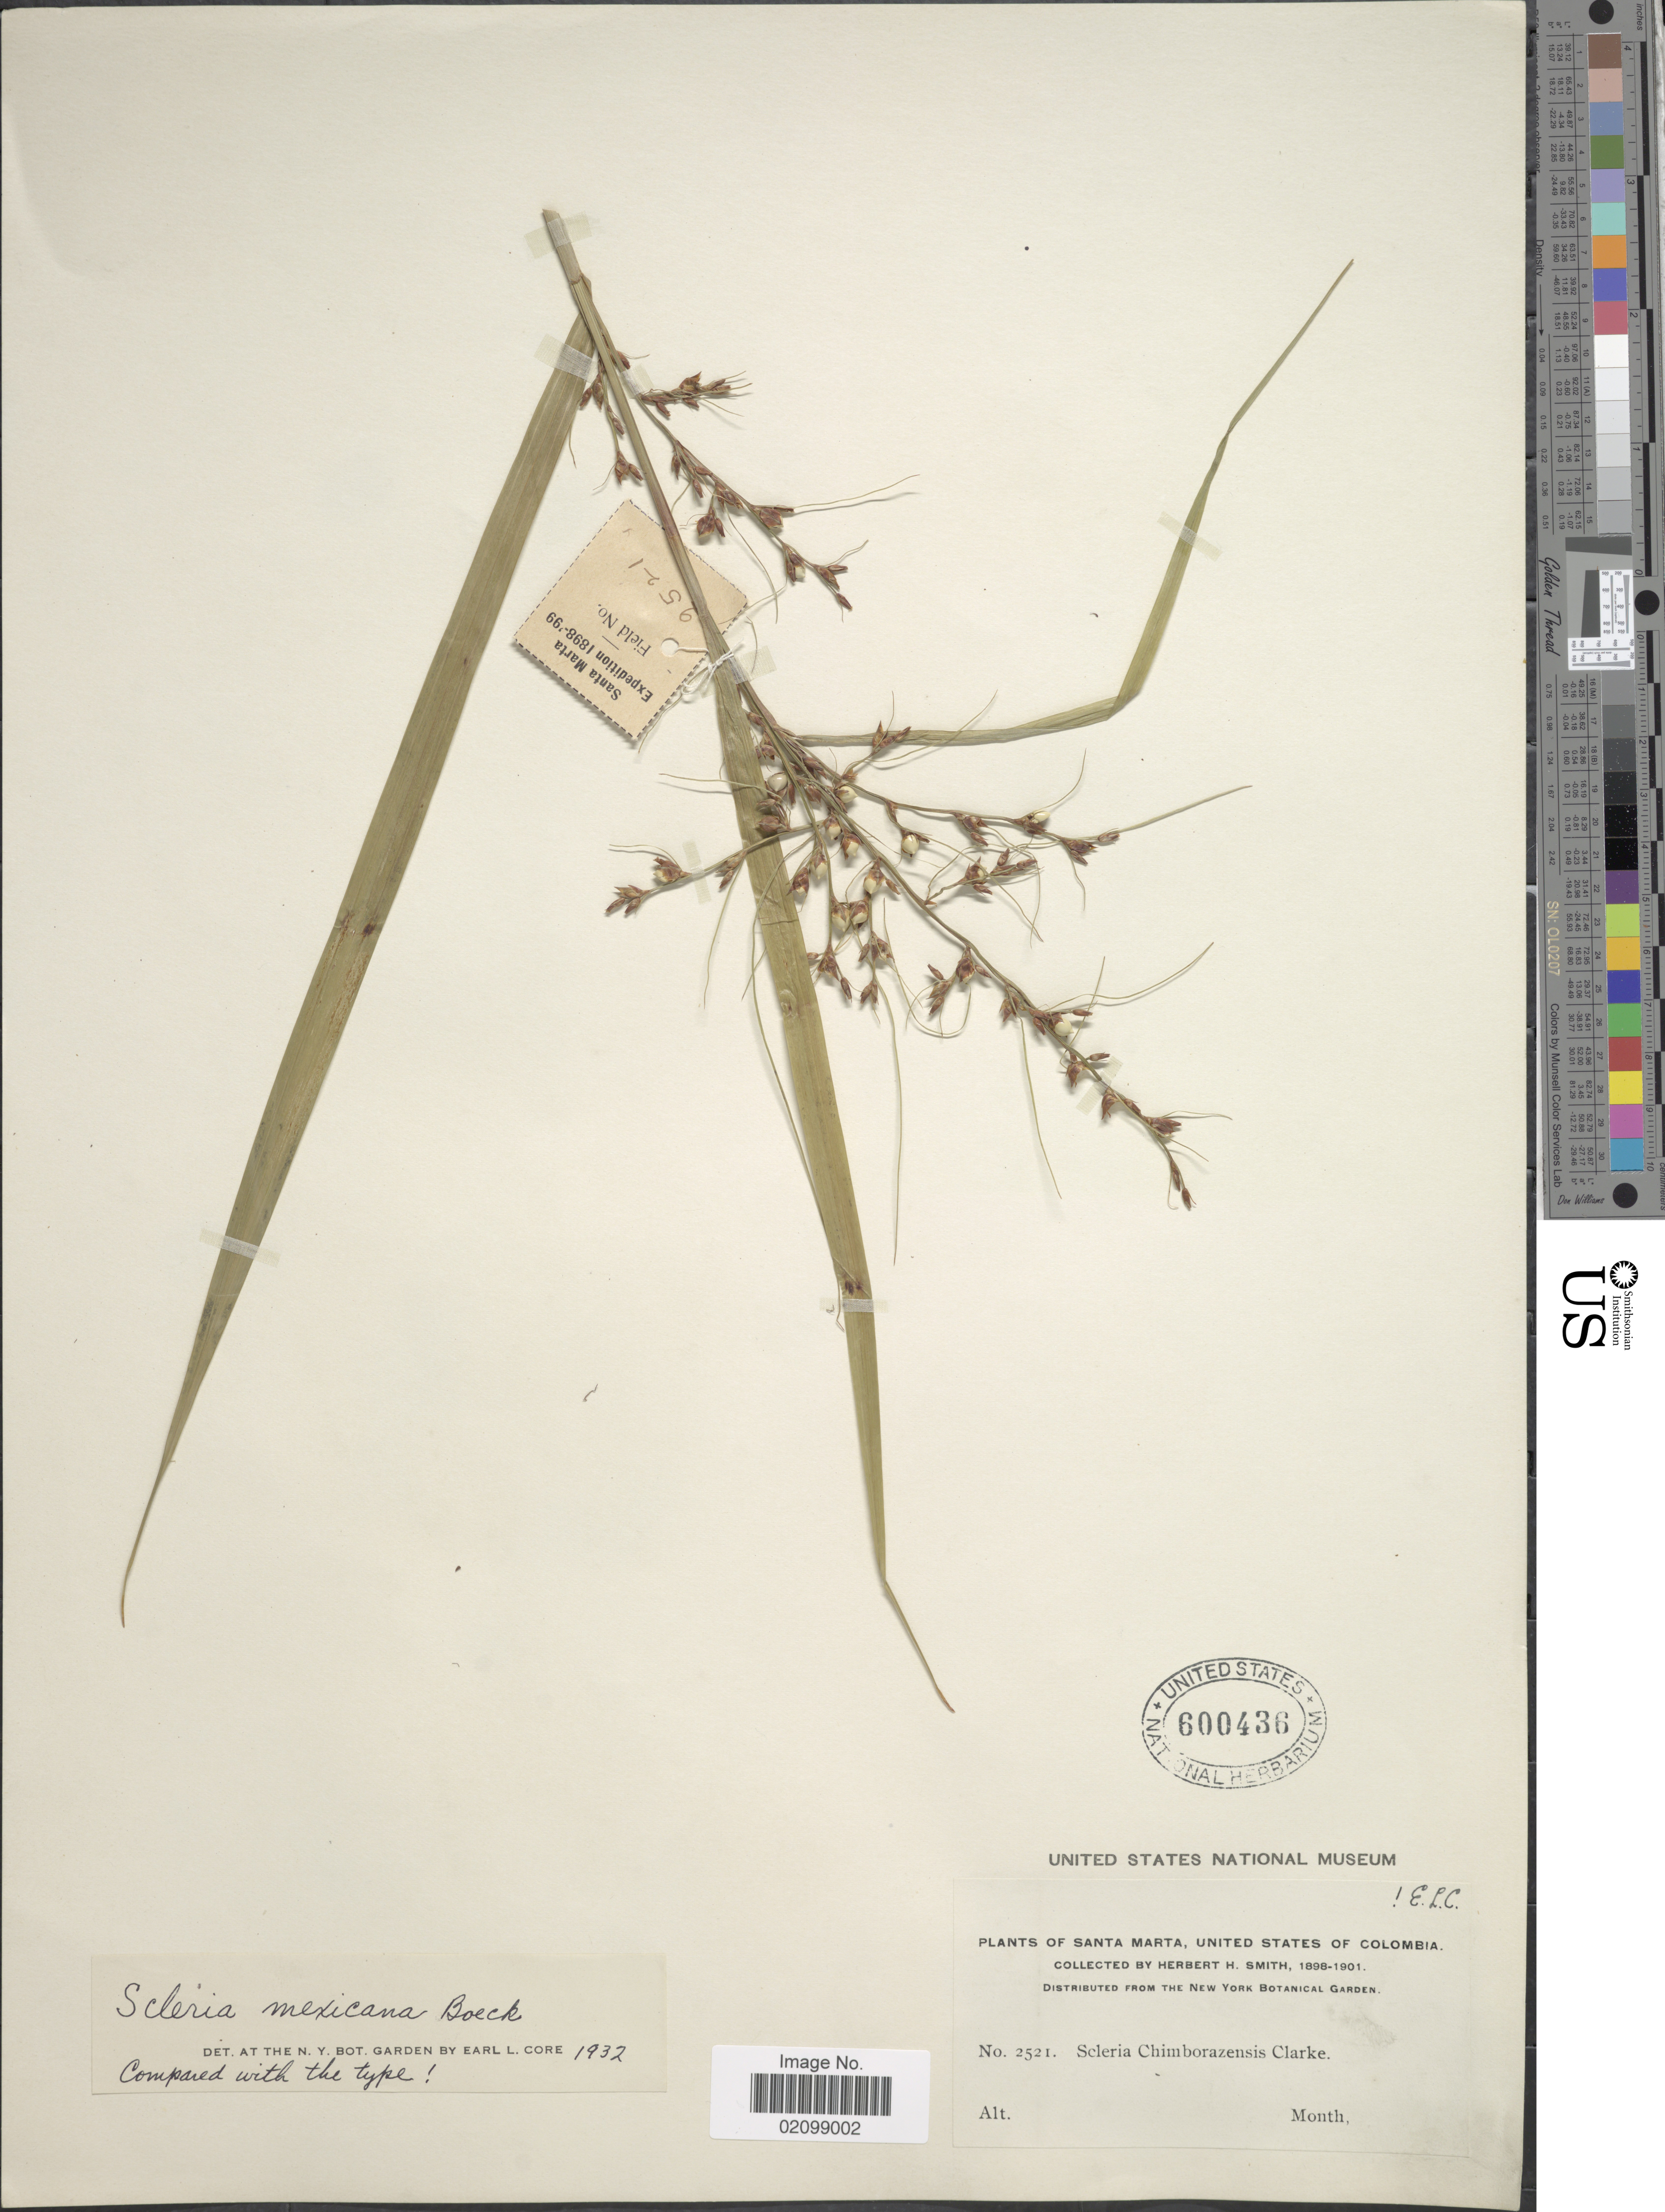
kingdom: Plantae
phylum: Tracheophyta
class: Liliopsida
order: Poales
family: Cyperaceae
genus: Scleria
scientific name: Scleria mexicana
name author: (Liebm.) Boeckeler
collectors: Herbert H. Smith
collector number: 2521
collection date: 1898/1901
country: Colombia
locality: Santa Marta, United States of Colombia.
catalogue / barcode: US 600436